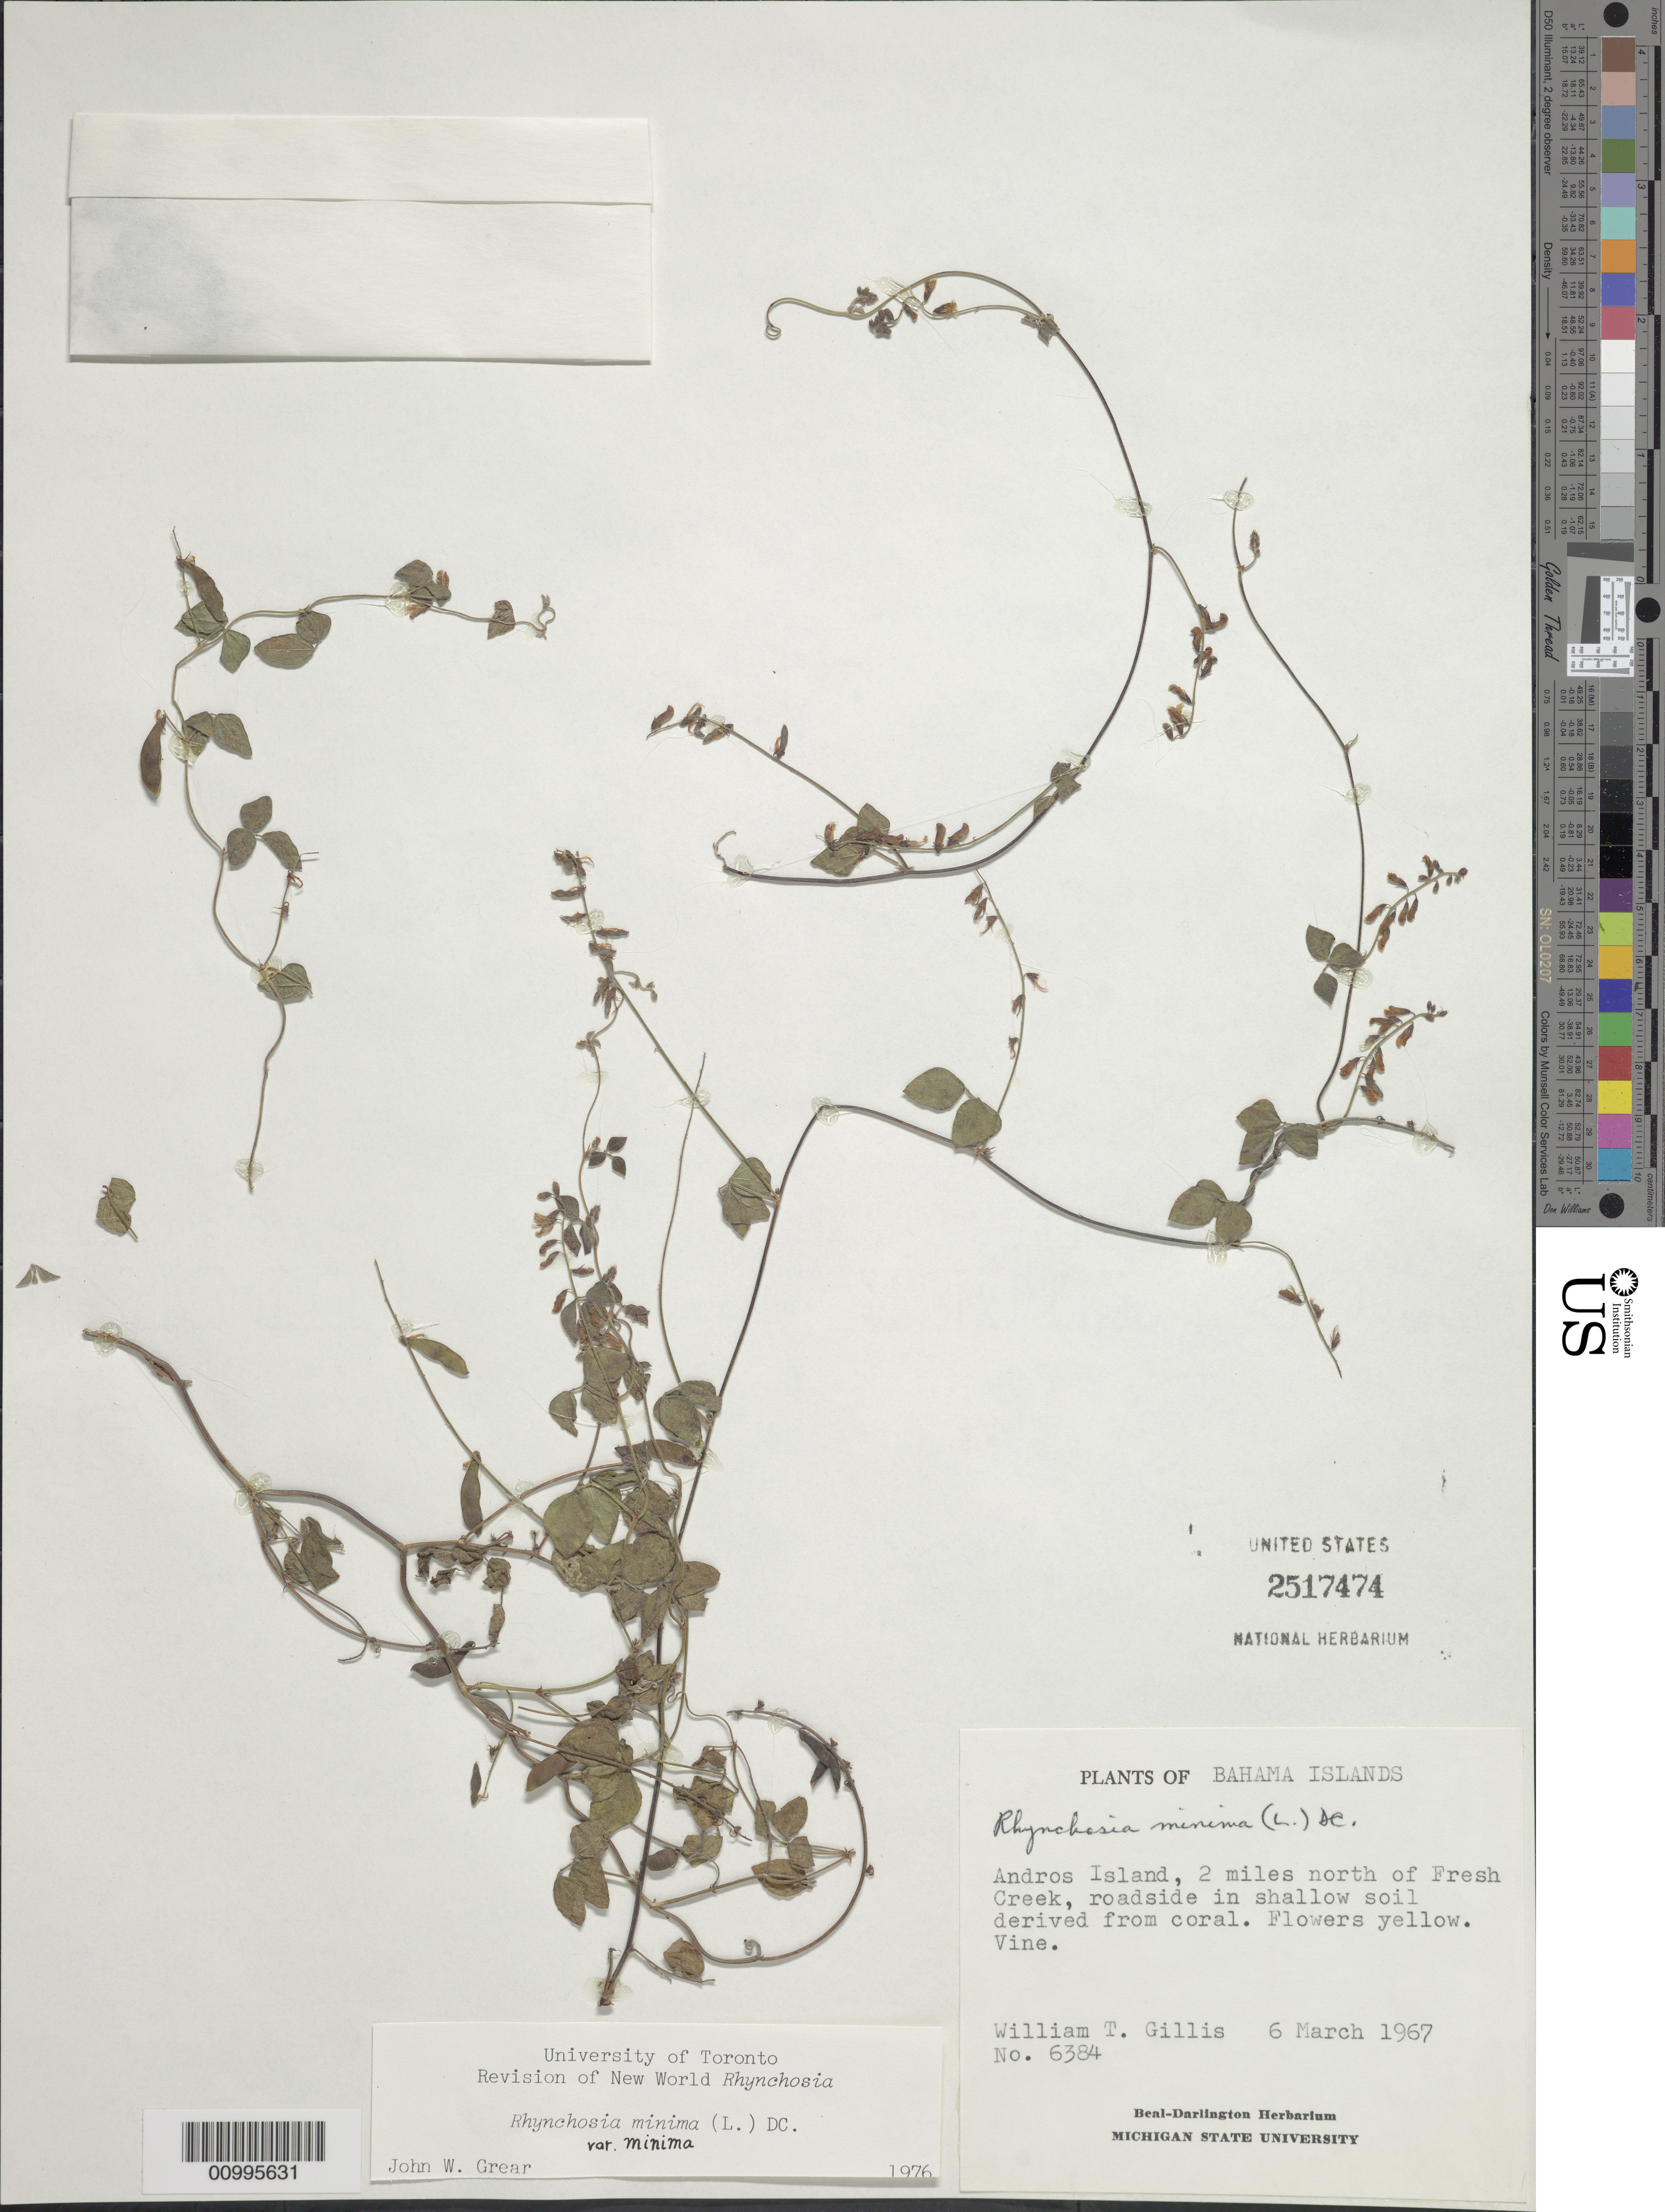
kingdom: Plantae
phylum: Tracheophyta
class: Magnoliopsida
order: Fabales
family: Fabaceae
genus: Rhynchosia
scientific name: Rhynchosia minima var. minima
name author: (L.) DC.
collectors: W. T. Gillis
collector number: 6384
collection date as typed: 06 Mar 1967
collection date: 1967-03-06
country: Bahamas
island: Andros I.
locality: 2 miles north of Fresh Creek, roadside in shallow soil derived from coral.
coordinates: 0 N, 0 E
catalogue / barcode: US 2517474